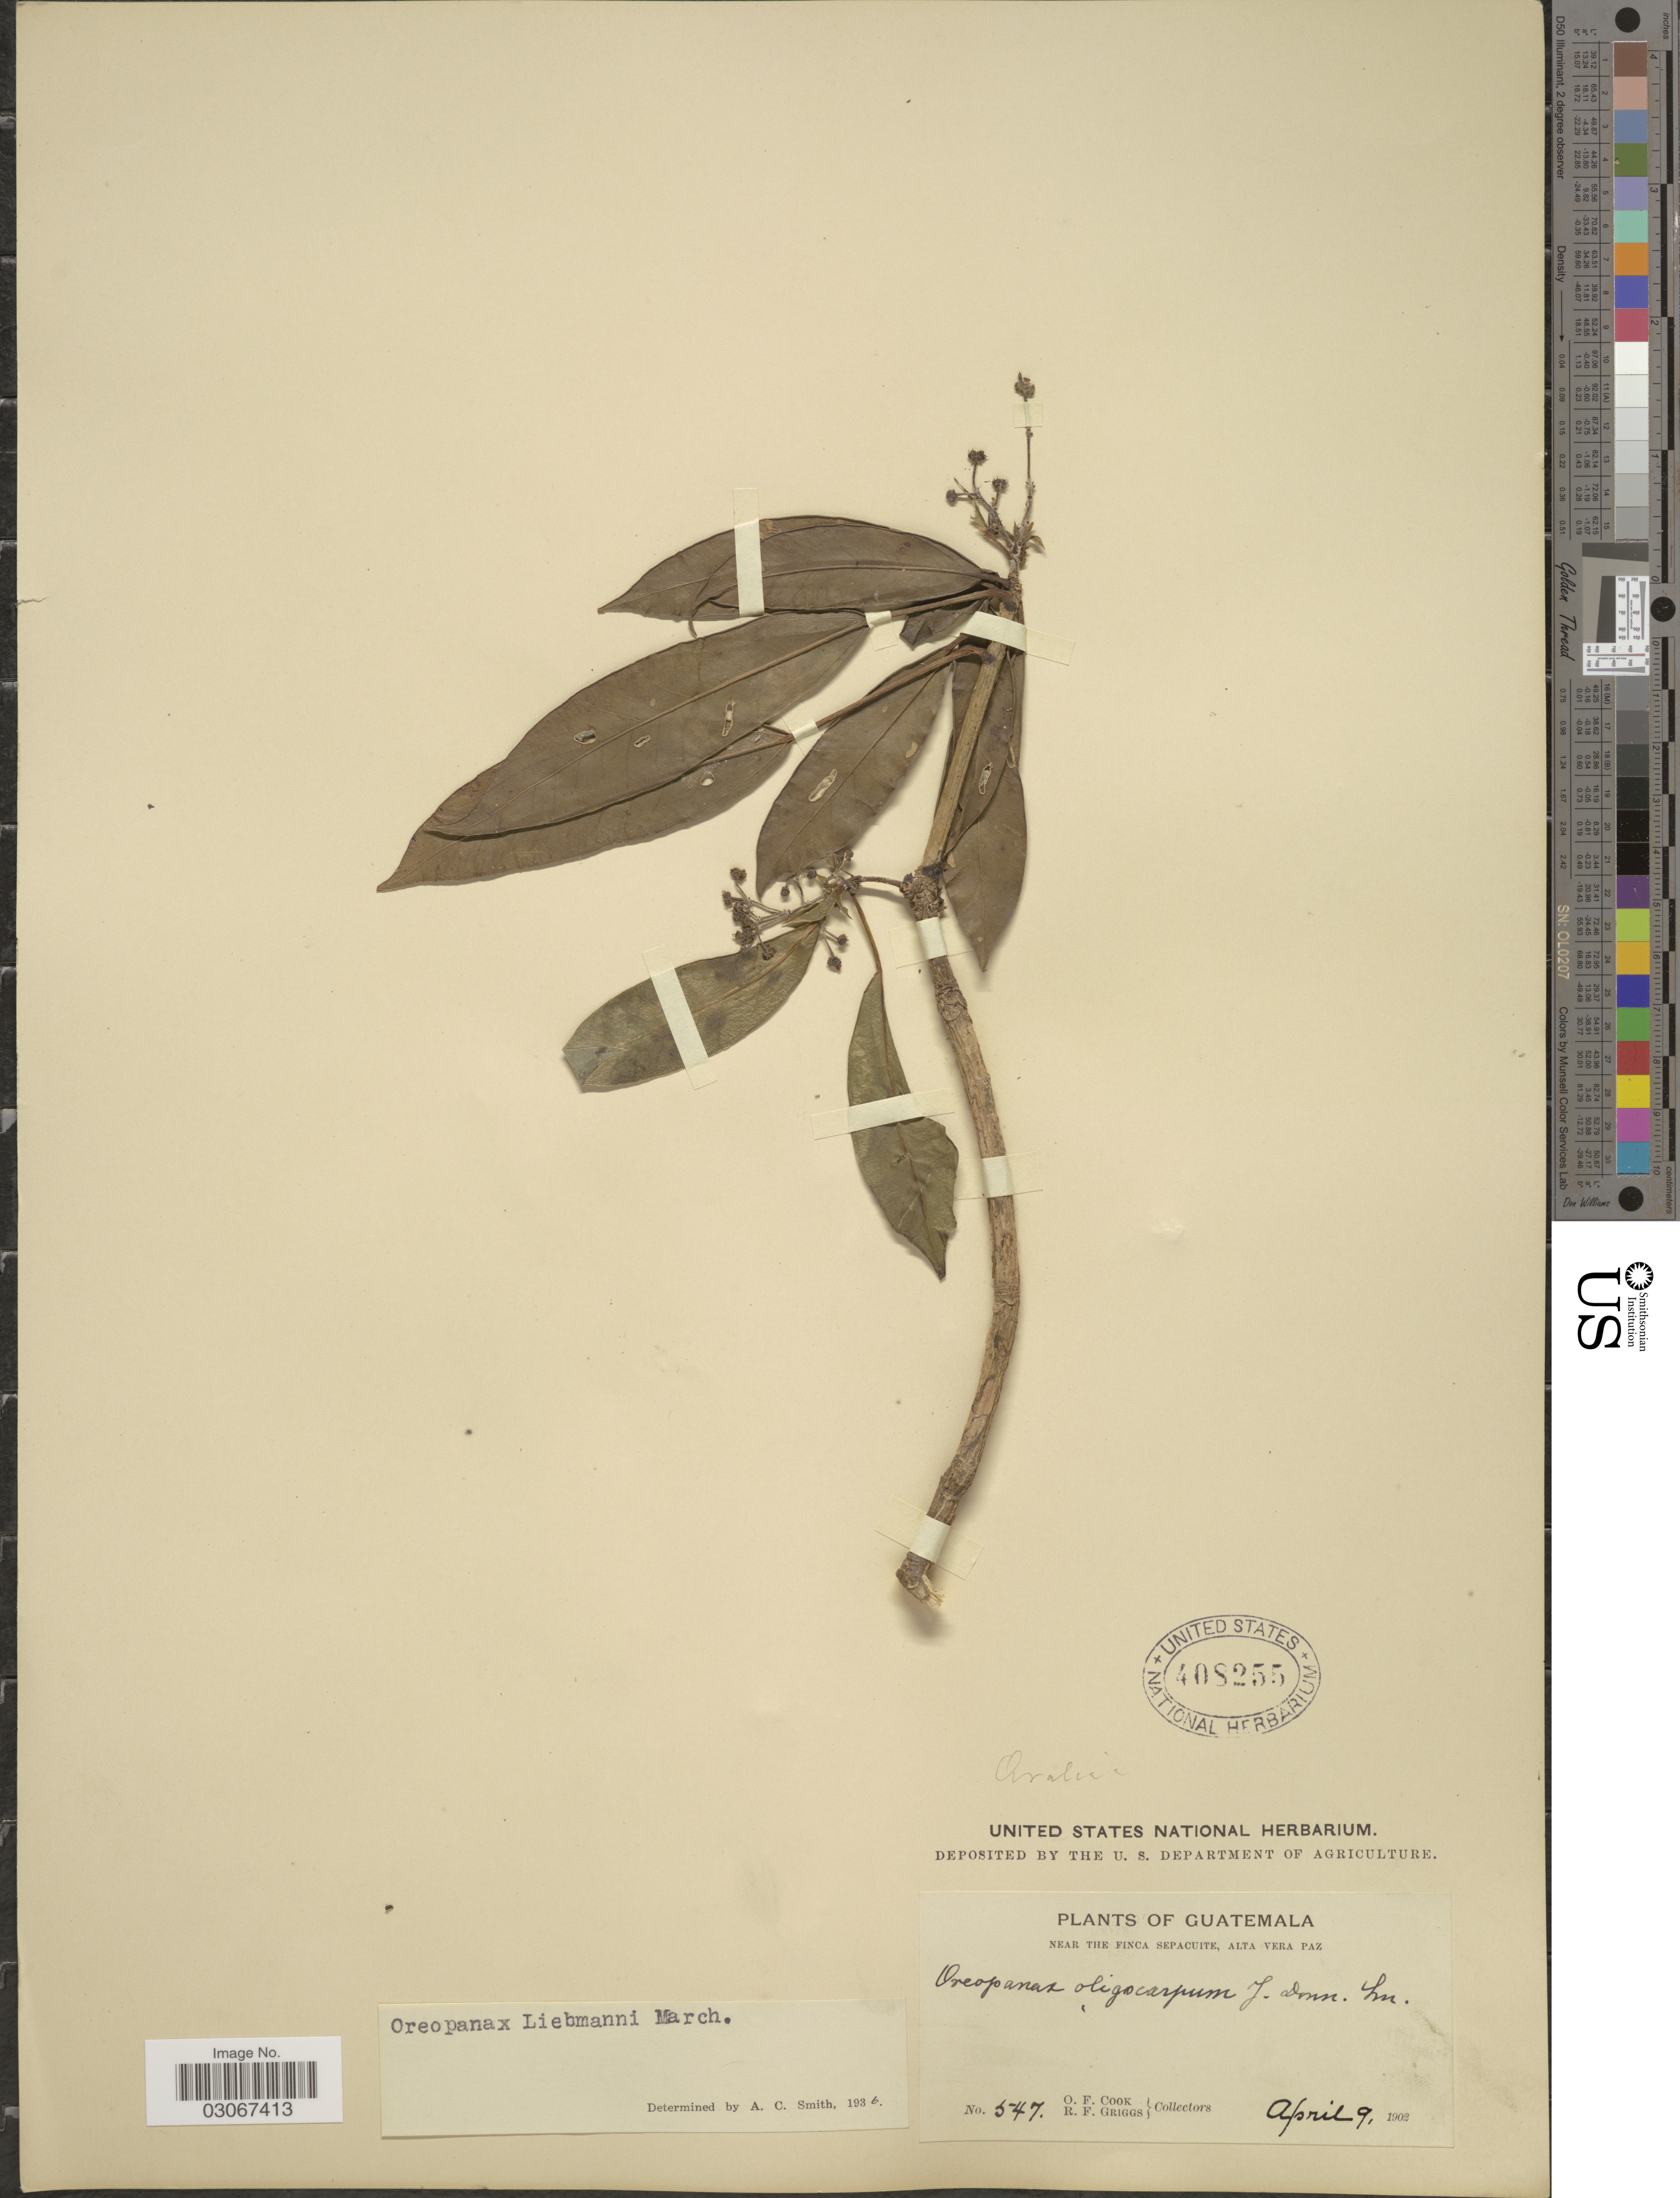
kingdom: Plantae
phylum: Tracheophyta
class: Magnoliopsida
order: Apiales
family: Araliaceae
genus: Oreopanax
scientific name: Oreopanax liebmannii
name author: Marchal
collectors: O. F. Cook & R. F. Griggs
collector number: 547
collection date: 1902-04-09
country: Guatemala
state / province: Alta Verapaz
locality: Near The Finca Sepacuite, Alta Vera Paz.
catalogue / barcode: US 408255